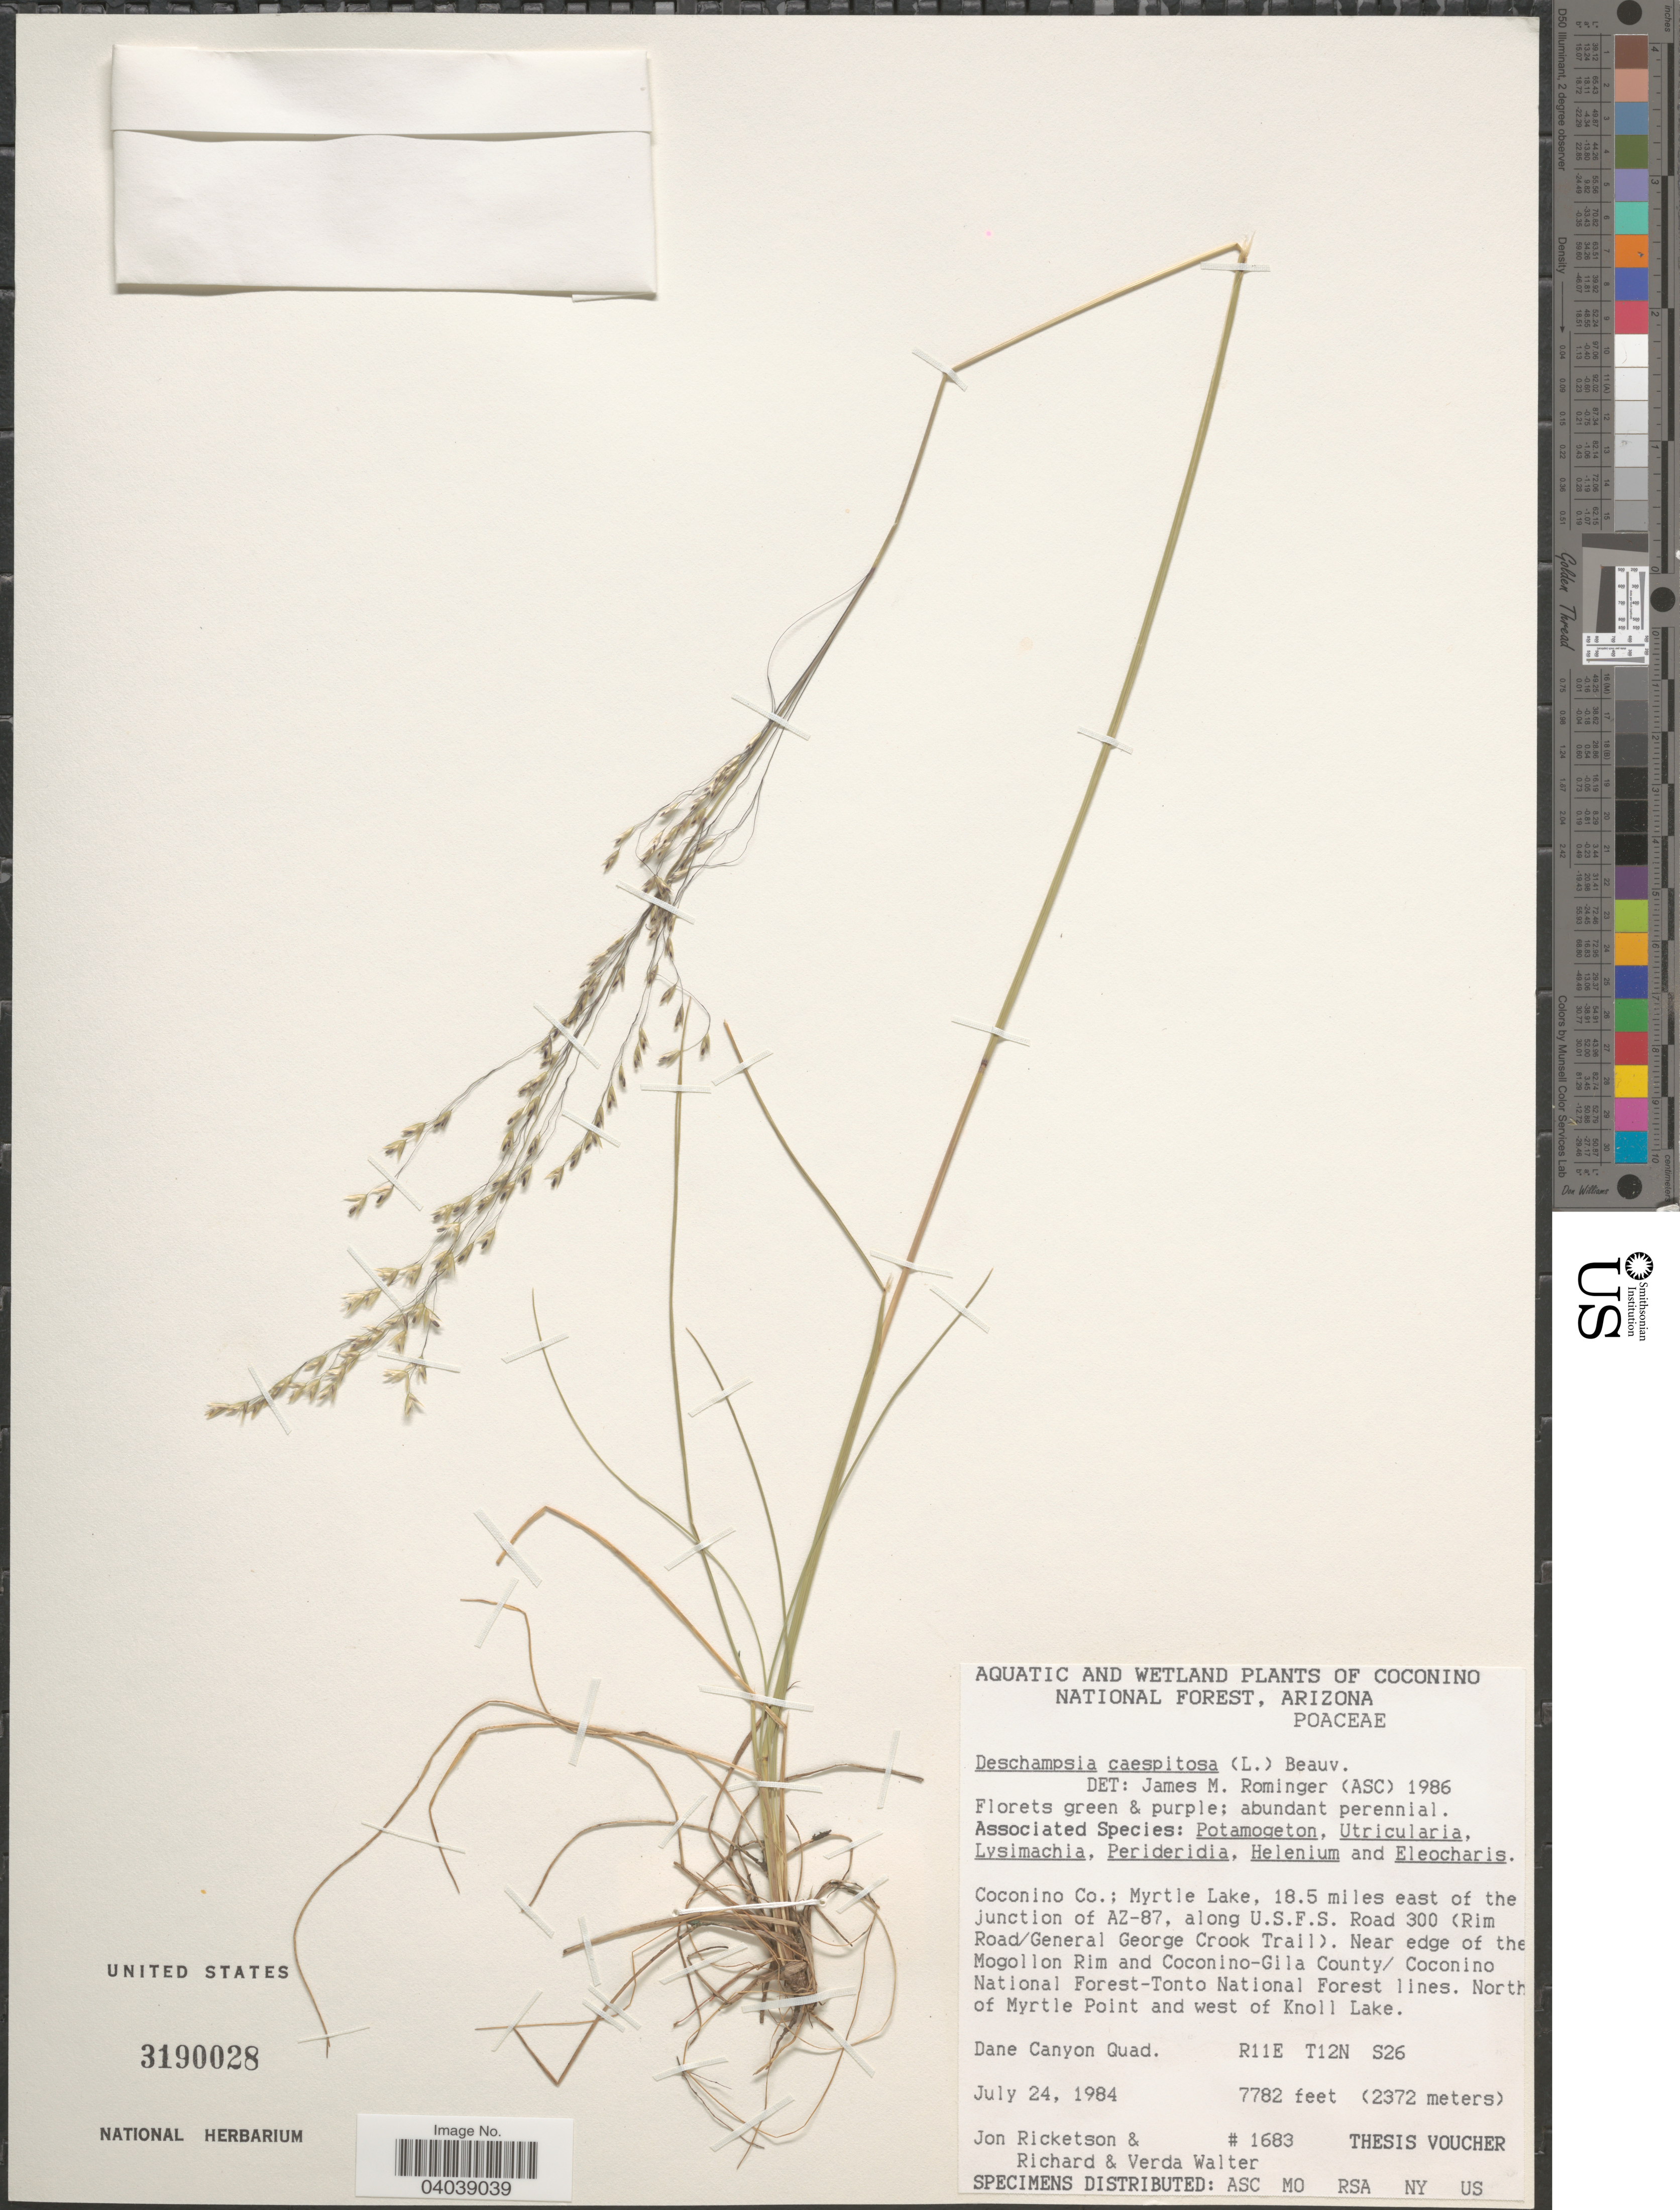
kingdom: Plantae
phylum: Tracheophyta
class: Liliopsida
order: Poales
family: Poaceae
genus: Deschampsia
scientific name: Deschampsia cespitosa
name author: (L.) P. Beauv.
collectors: J. Ricketson, -. Richard & V. Walter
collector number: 1683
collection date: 1984-07-24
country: United States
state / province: Arizona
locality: Aquatic and Wetland of Coconino National Forest. Coconino Co.: Myrtle Lake, 18.5 miles east of the junction of AZ-87, along U.S.F.S. Road 300 (Rim Road/General George Crook Trail). Near edge of the Mogollon Rim and Coconino-Gila County/ Coconino National Forest-Tonto National Forest lines. North of Myrtle Point and west of Knoll Lake. Dane Canyon Quad. R11E T12N S26.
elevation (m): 2372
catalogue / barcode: US 3190028